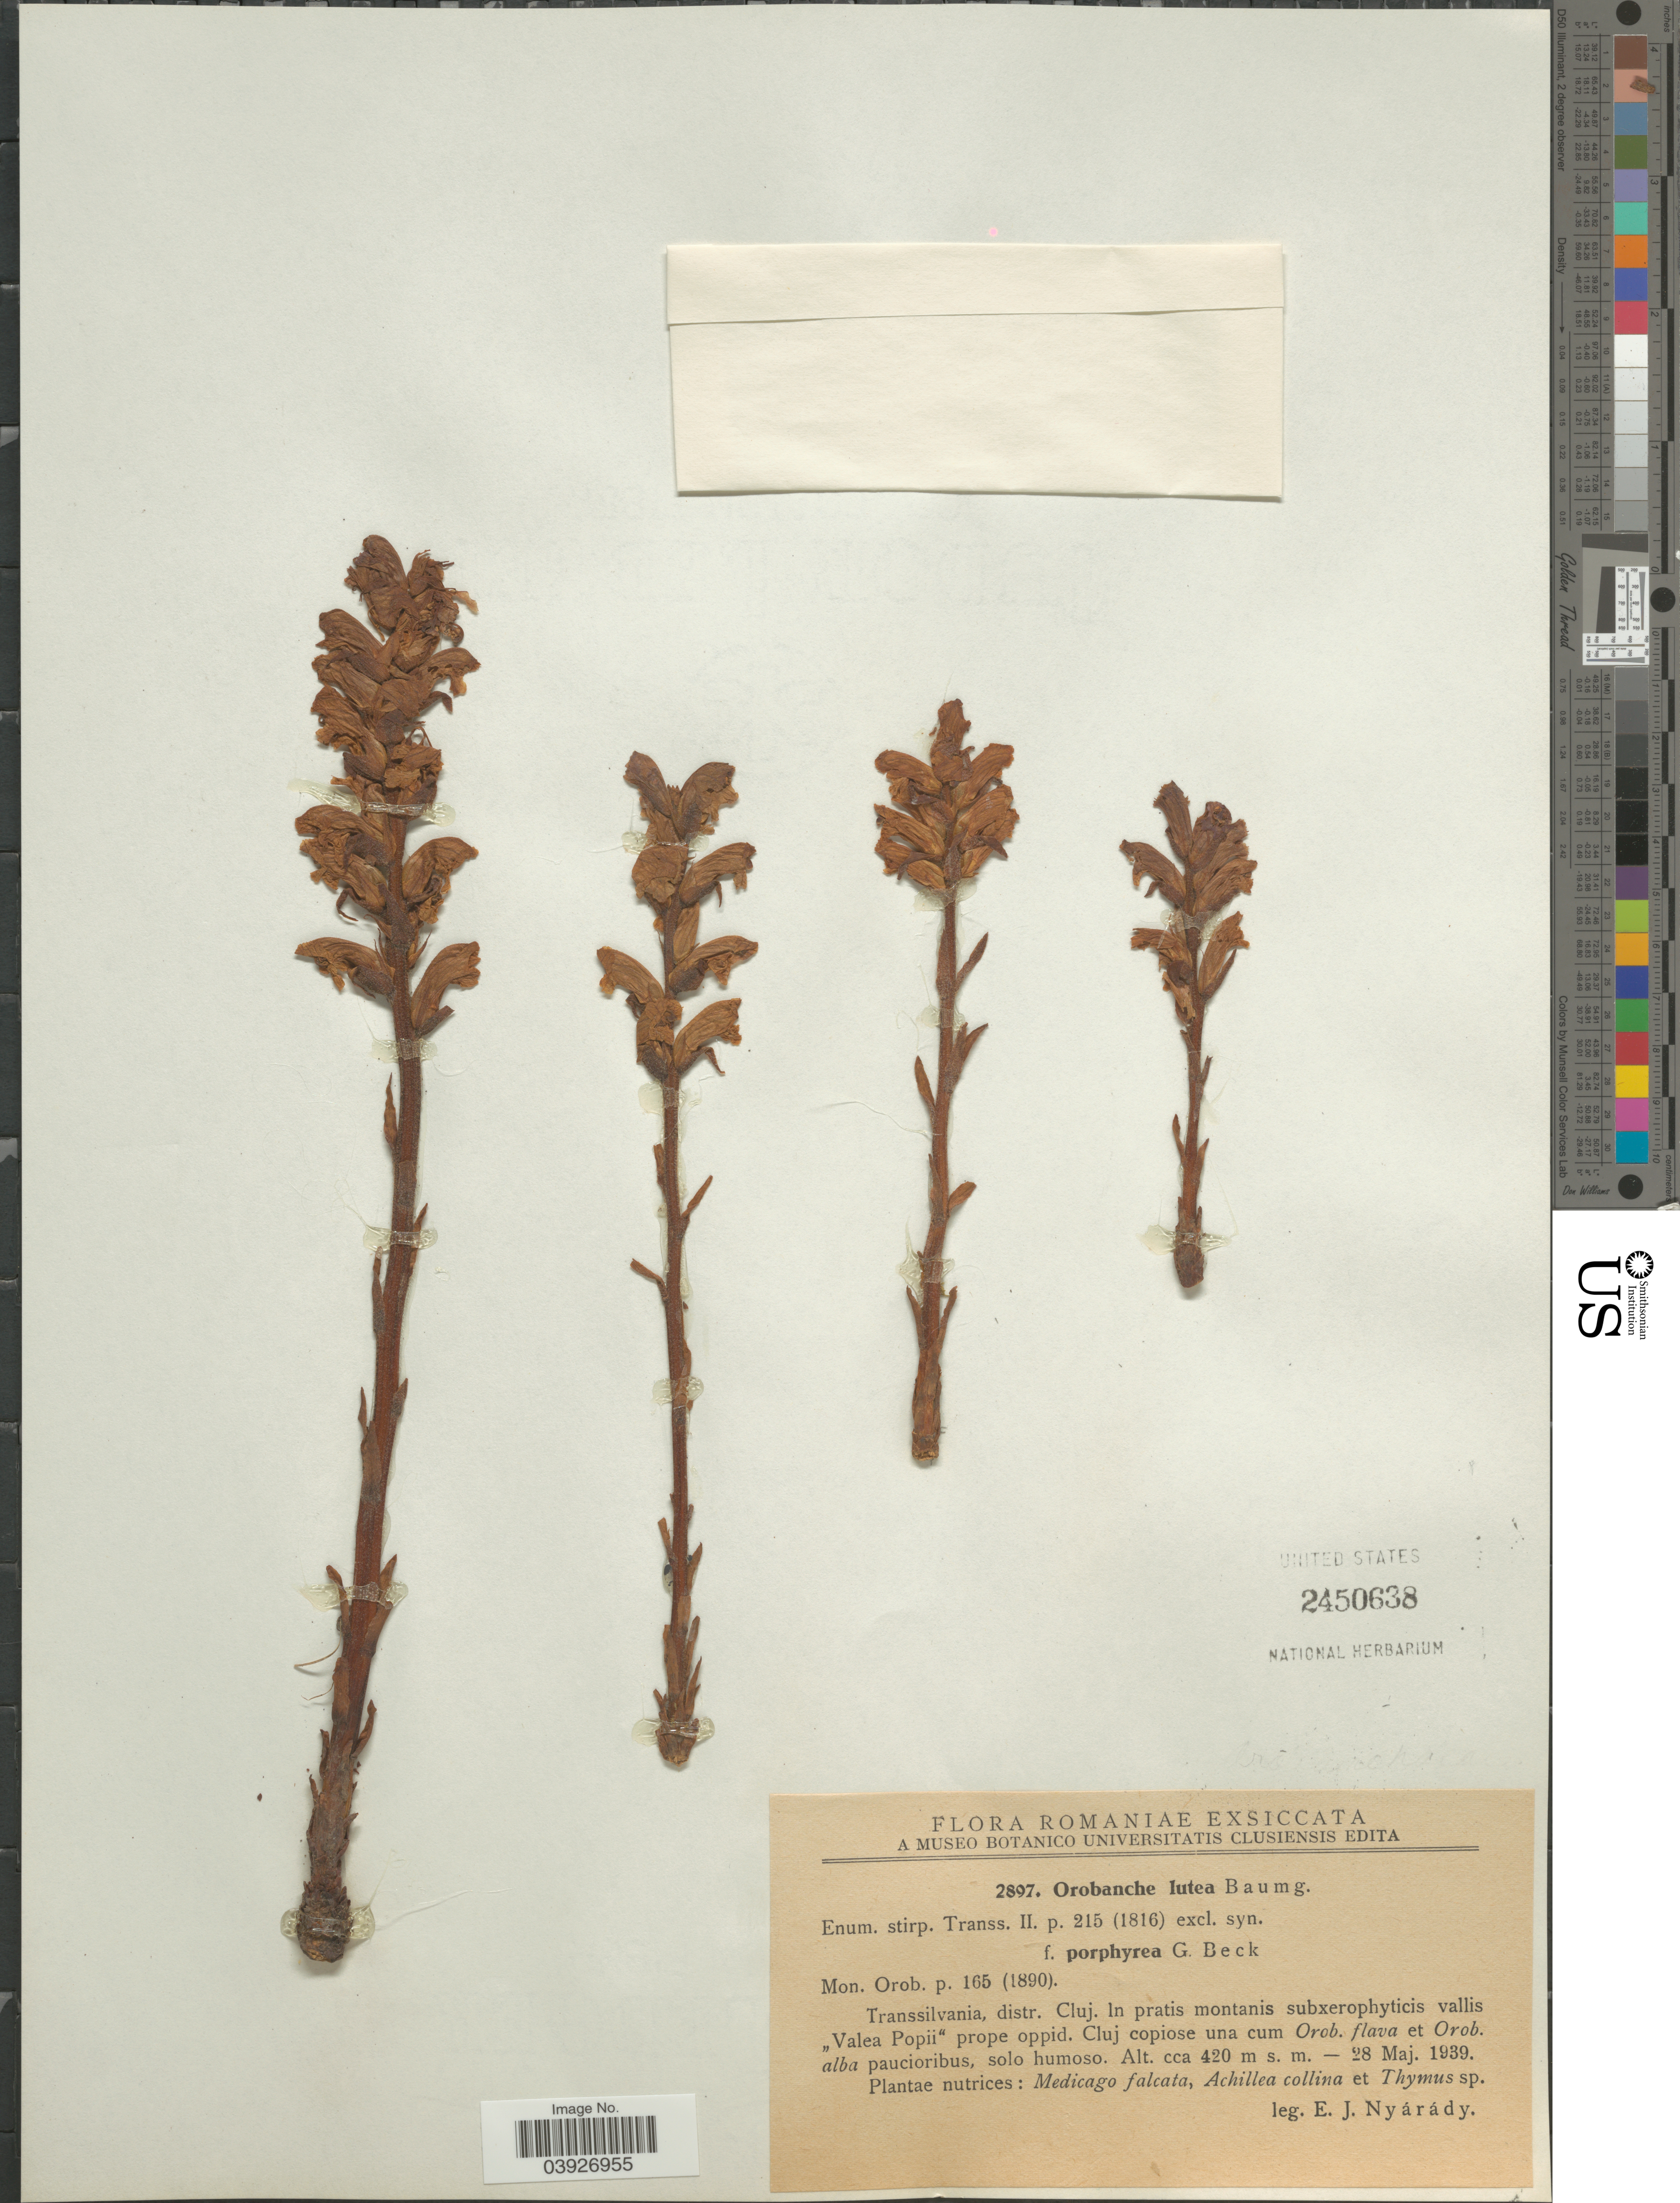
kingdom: Plantae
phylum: Tracheophyta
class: Magnoliopsida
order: Lamiales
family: Orobanchaceae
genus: Orobanche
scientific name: Orobanche lutea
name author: Baumg.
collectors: E. Nyárády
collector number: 2897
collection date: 1939-05-28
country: Romania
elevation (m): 420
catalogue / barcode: US 2450638